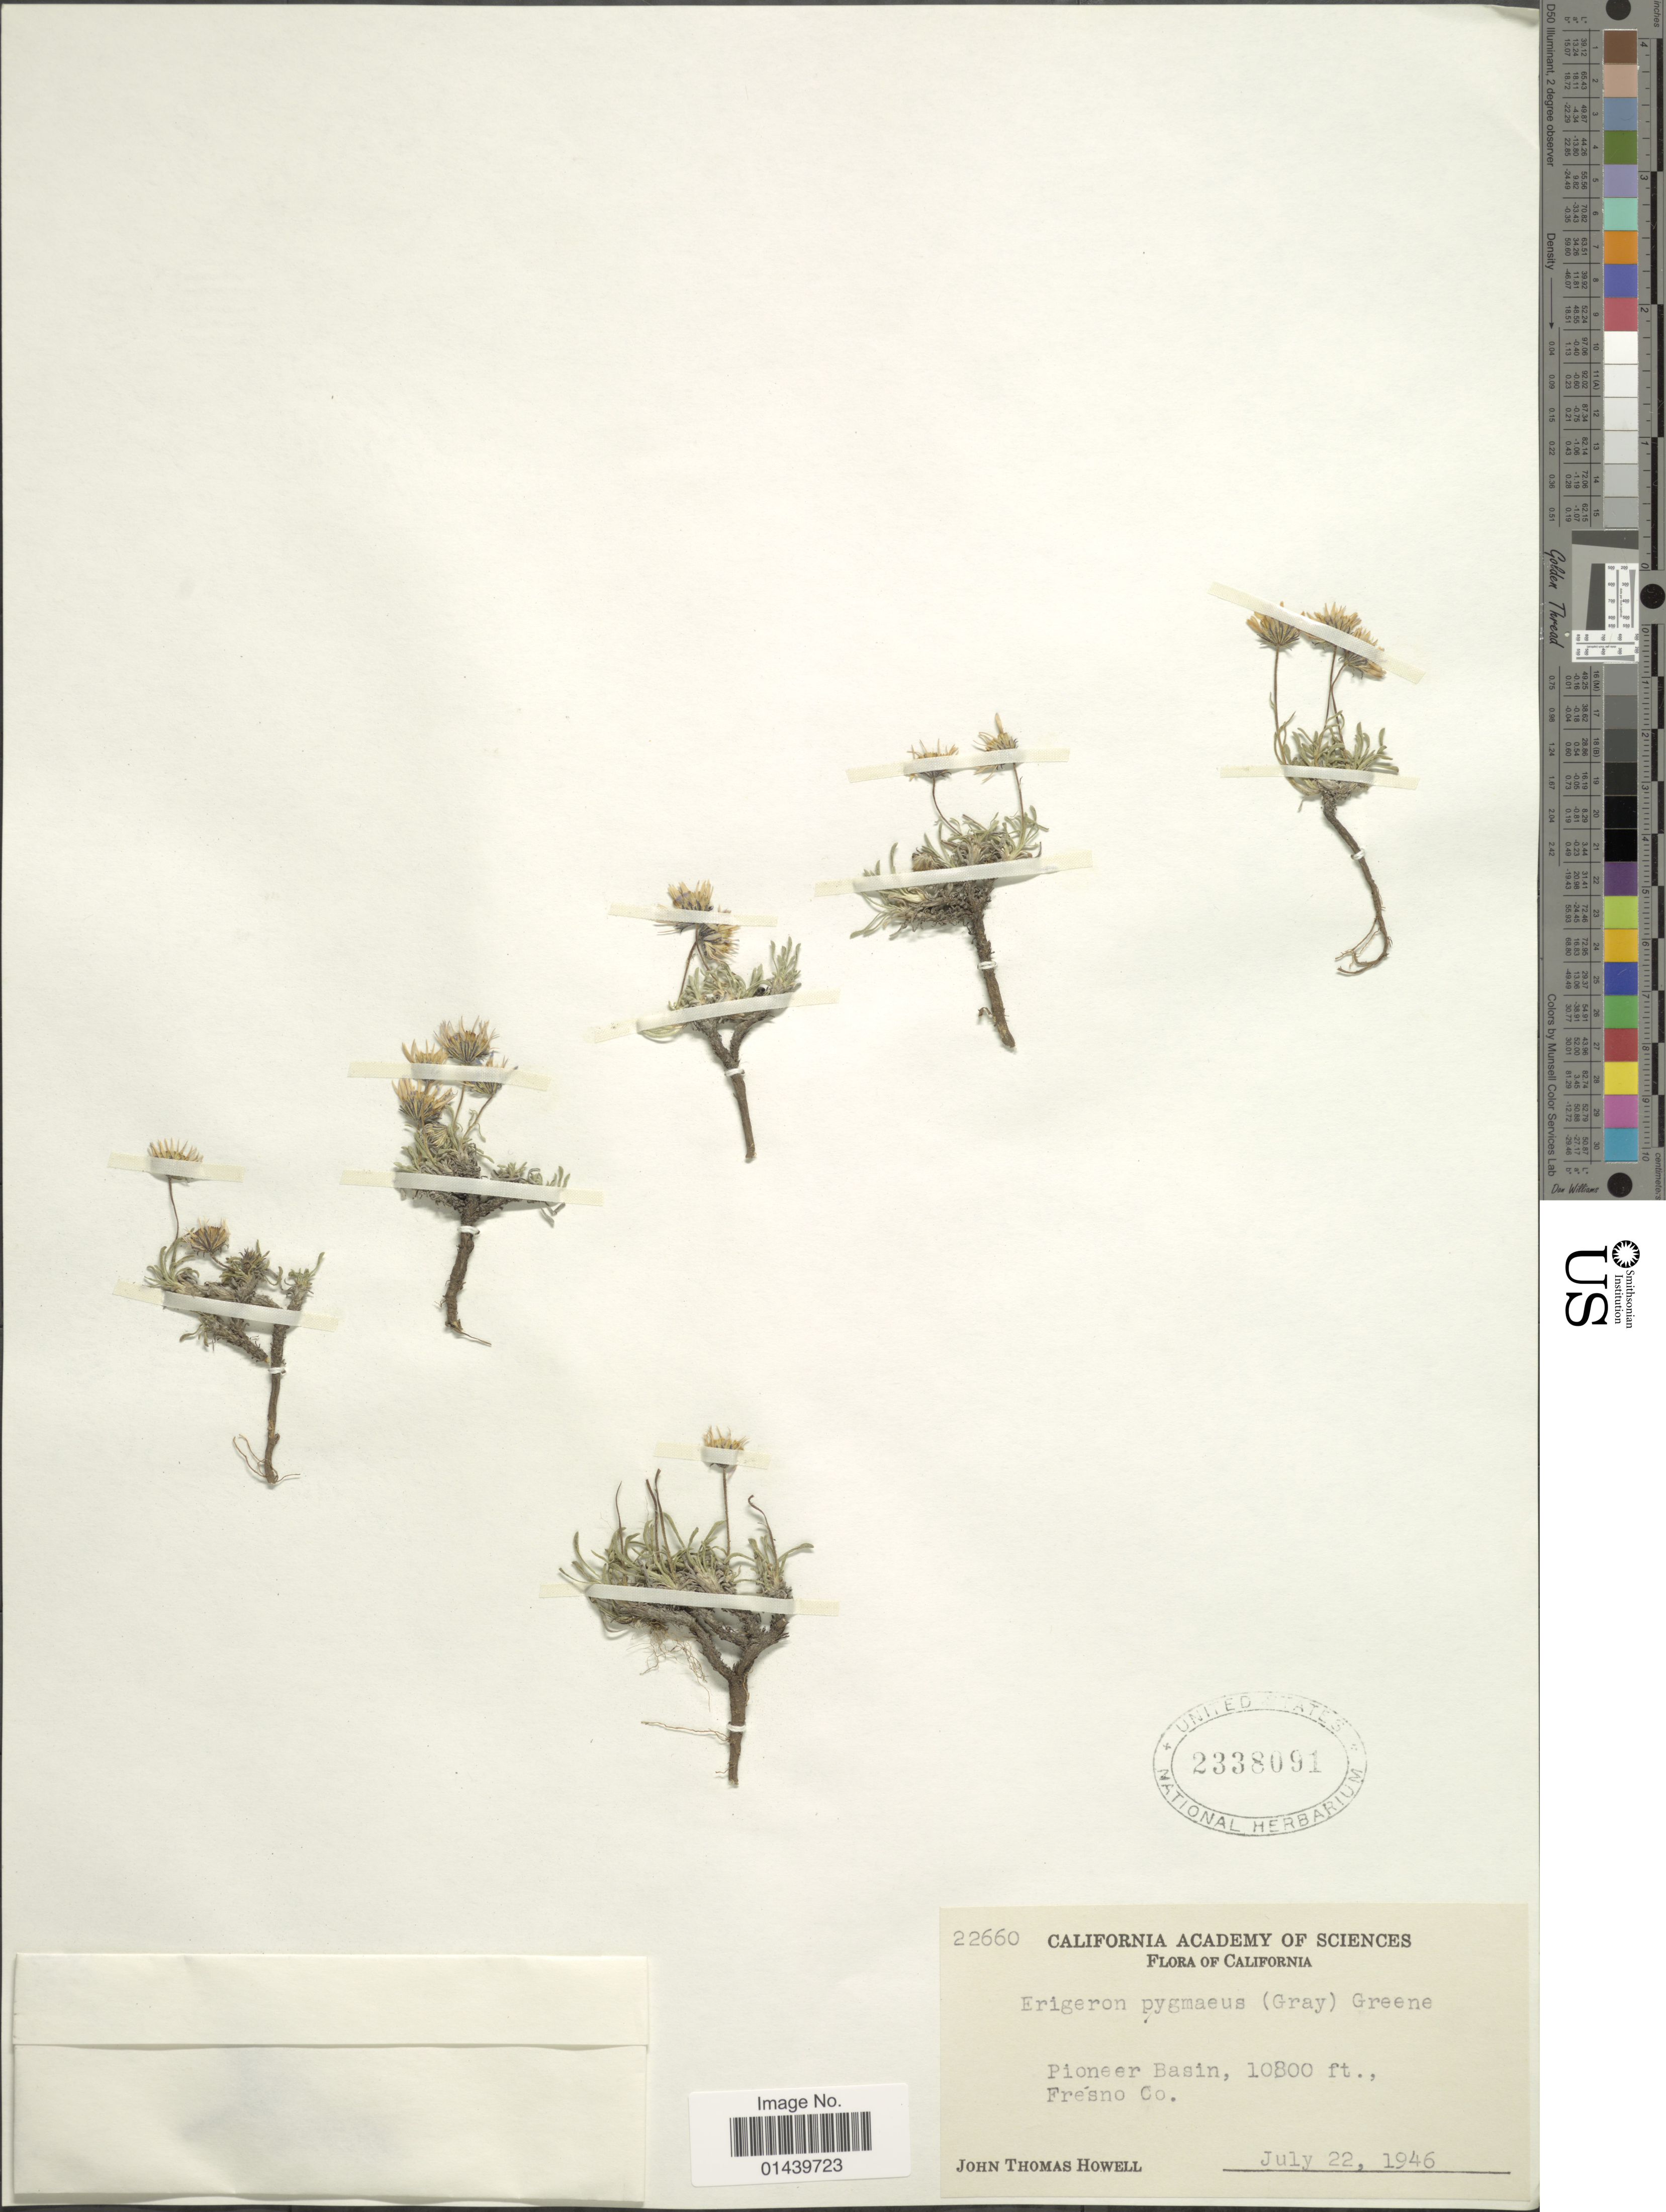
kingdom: Plantae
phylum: Tracheophyta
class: Magnoliopsida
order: Asterales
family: Asteraceae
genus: Erigeron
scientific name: Erigeron pygmaeus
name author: (A. Gray) Greene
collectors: J. T. Howell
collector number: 22660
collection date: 1946-07-22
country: United States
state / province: California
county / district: Fresno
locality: Pioneer Basin. Fresno Co.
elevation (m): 3292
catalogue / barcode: US 2338091